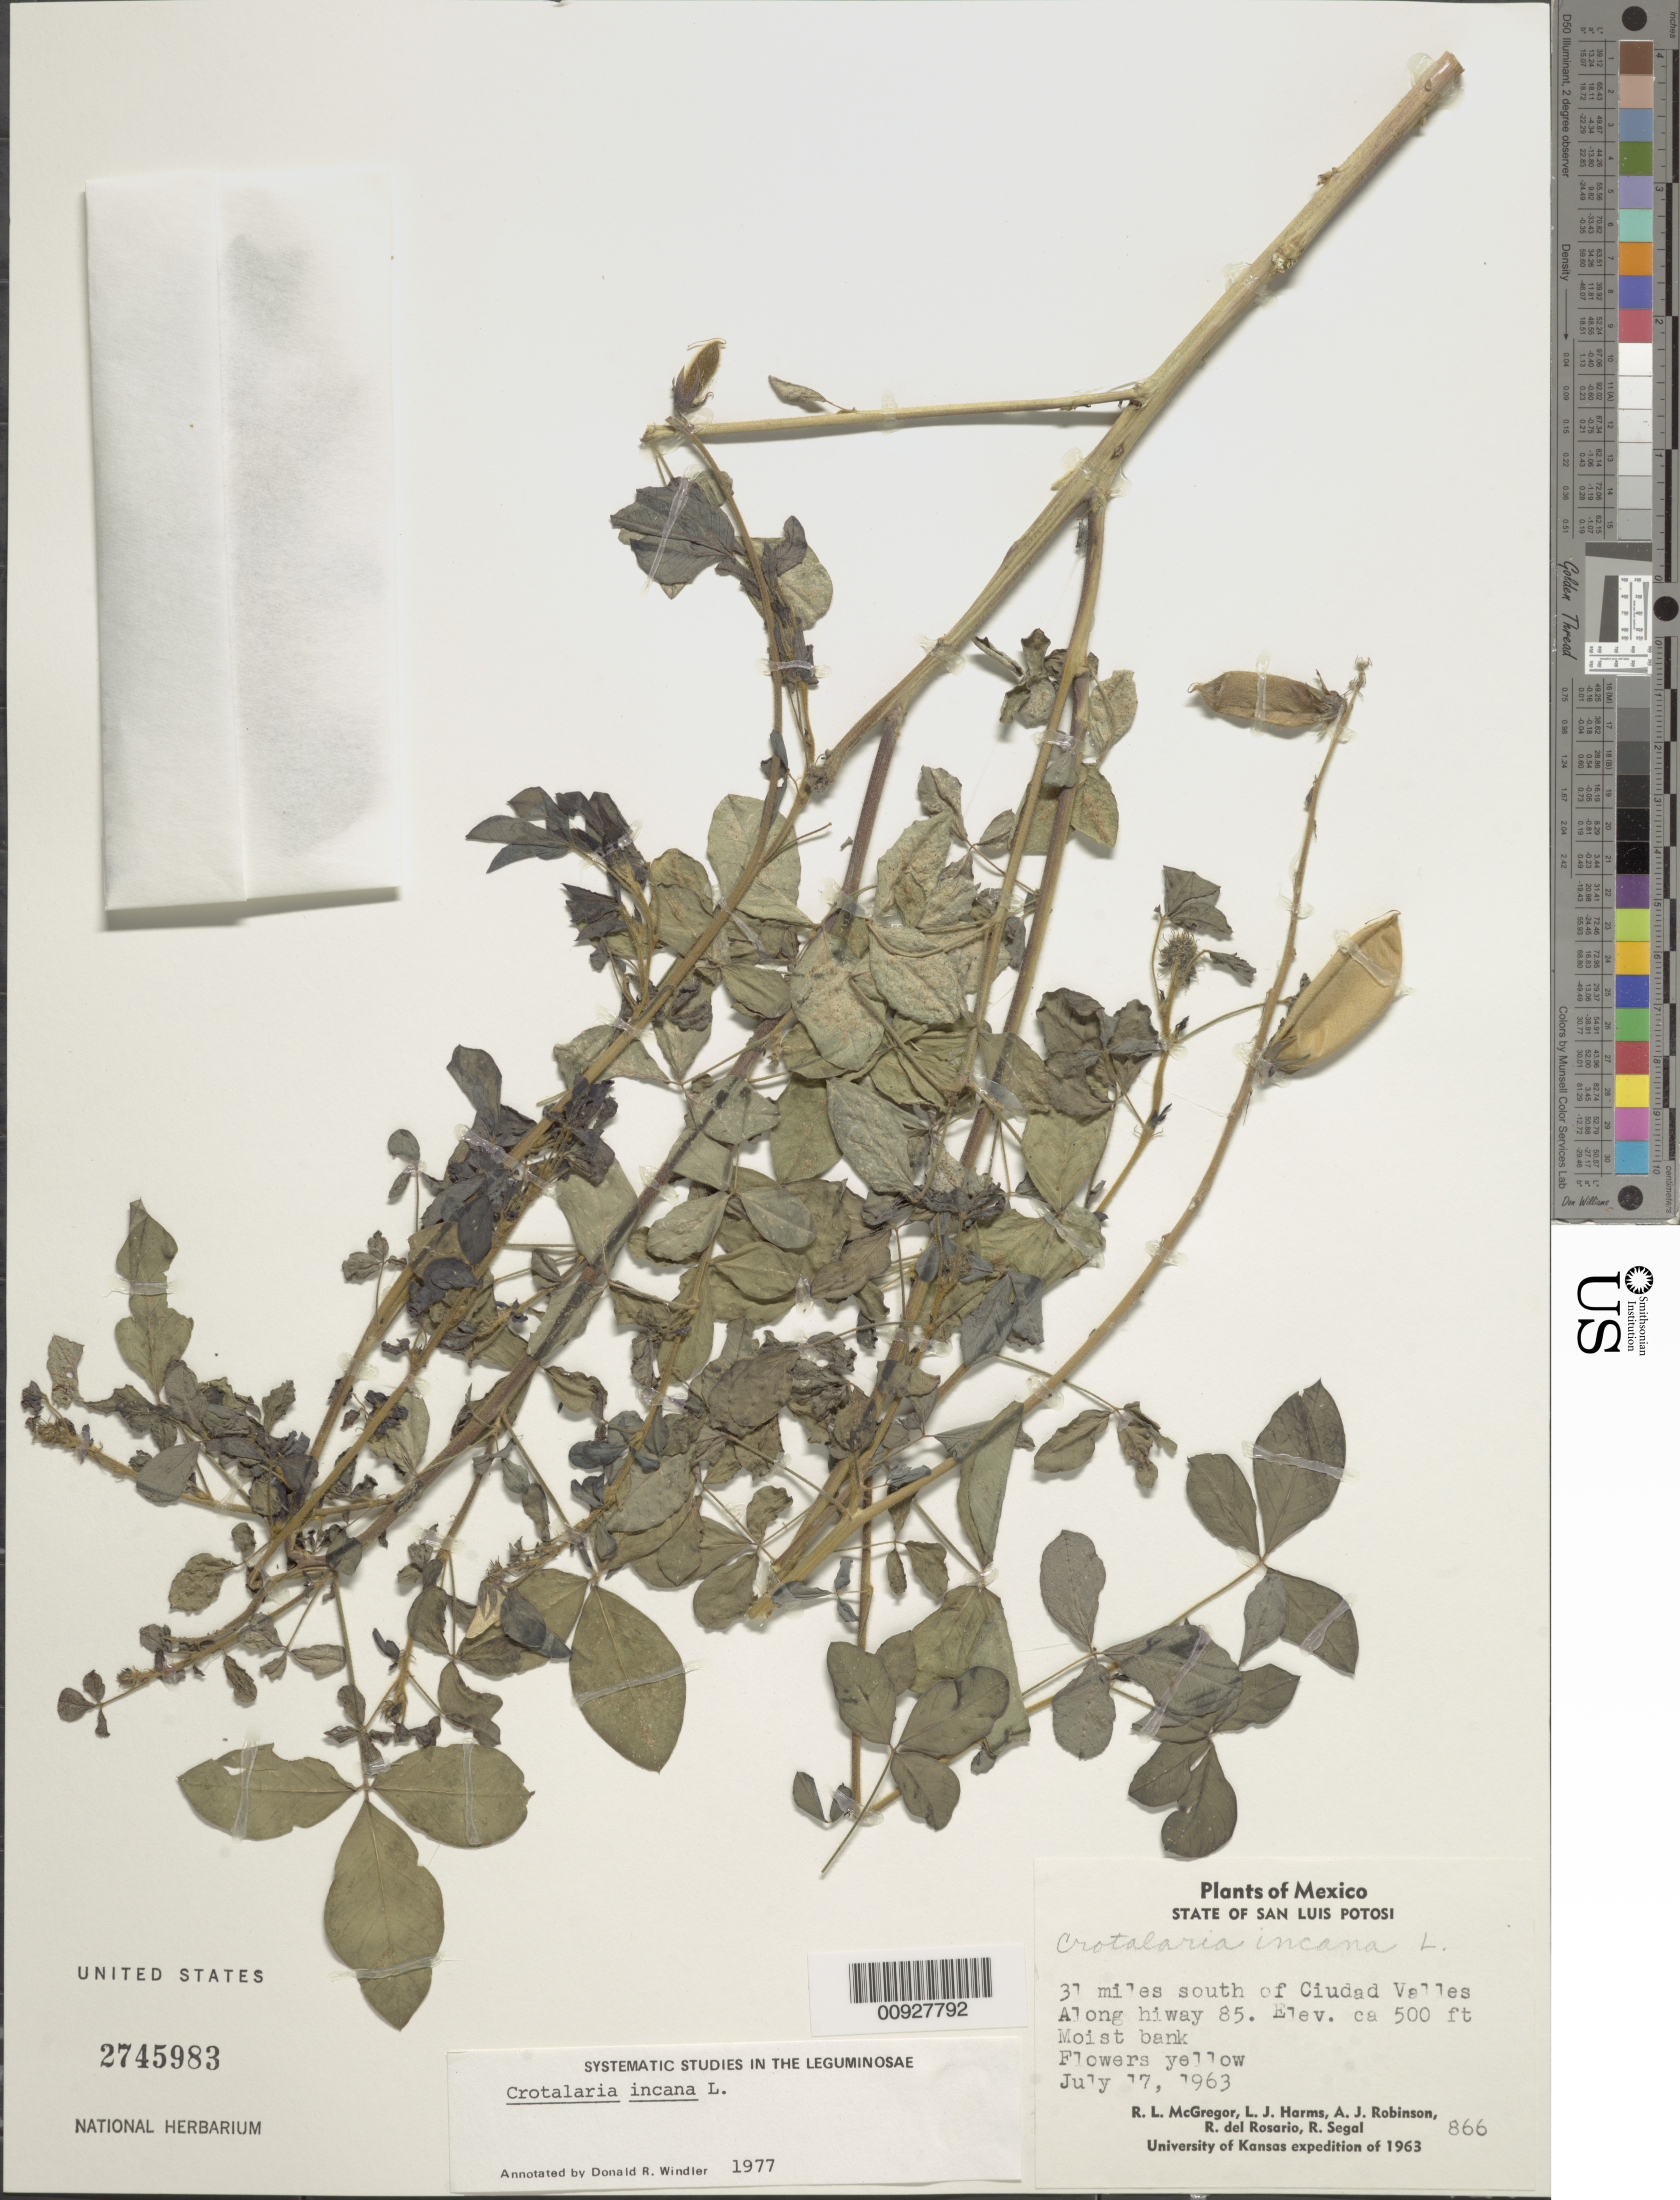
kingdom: Plantae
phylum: Tracheophyta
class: Magnoliopsida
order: Fabales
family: Fabaceae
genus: Crotalaria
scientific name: Crotalaria incana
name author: L.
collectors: R. McGregor, L. Harms, A. J. Robinson, R. del Rosario & R. Segal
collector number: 866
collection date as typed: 17 Jul 1963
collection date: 1963-07-17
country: Mexico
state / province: San Luis Potosí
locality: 31 miles south of Ciudad Valles along highway 85.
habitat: Moist bank.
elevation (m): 152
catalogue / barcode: US 2745983